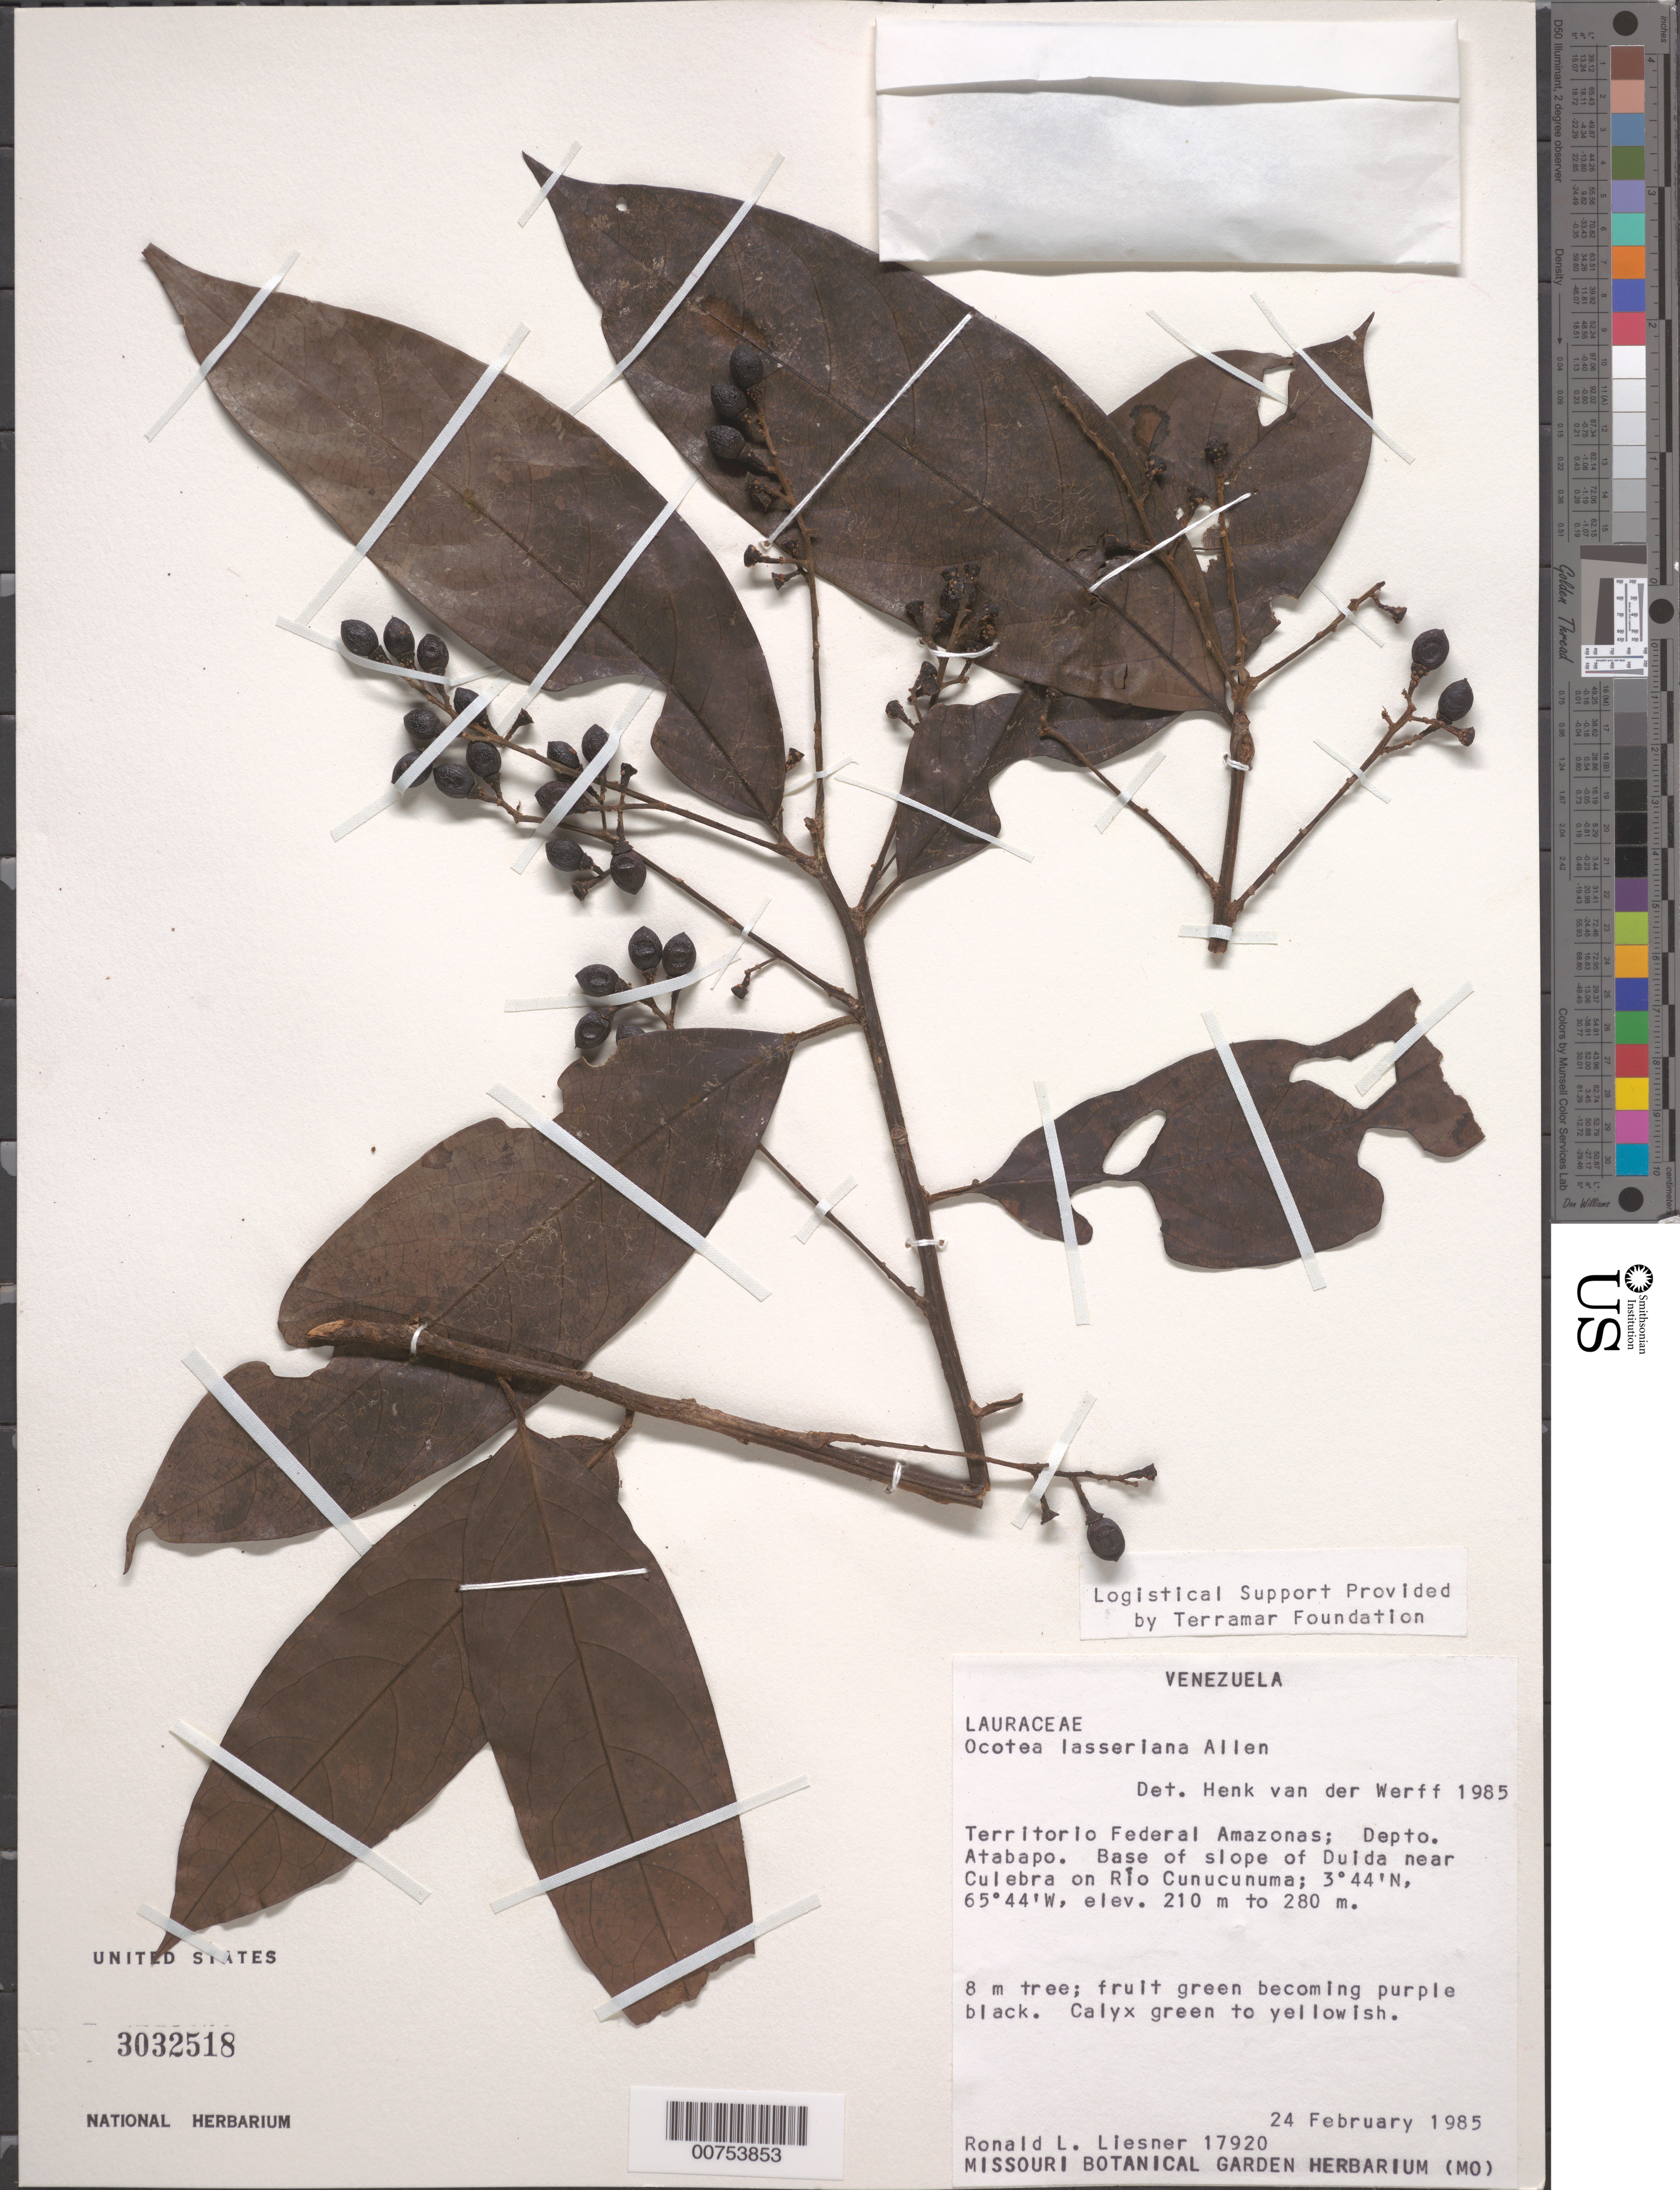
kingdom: Plantae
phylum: Tracheophyta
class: Magnoliopsida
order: Laurales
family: Lauraceae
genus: Ocotea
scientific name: Ocotea lasseriana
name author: C.K. Allen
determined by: van der Werff, H., (MO), Missouri Botanical Garden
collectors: R. L. Liesner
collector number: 17920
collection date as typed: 24-Feb-85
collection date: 1985-02-24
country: Venezuela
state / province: Amazonas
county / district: Atabapo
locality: Duida, base of slope, near Culebra on Río Cunucunuma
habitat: Base of slope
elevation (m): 210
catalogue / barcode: US 3032518